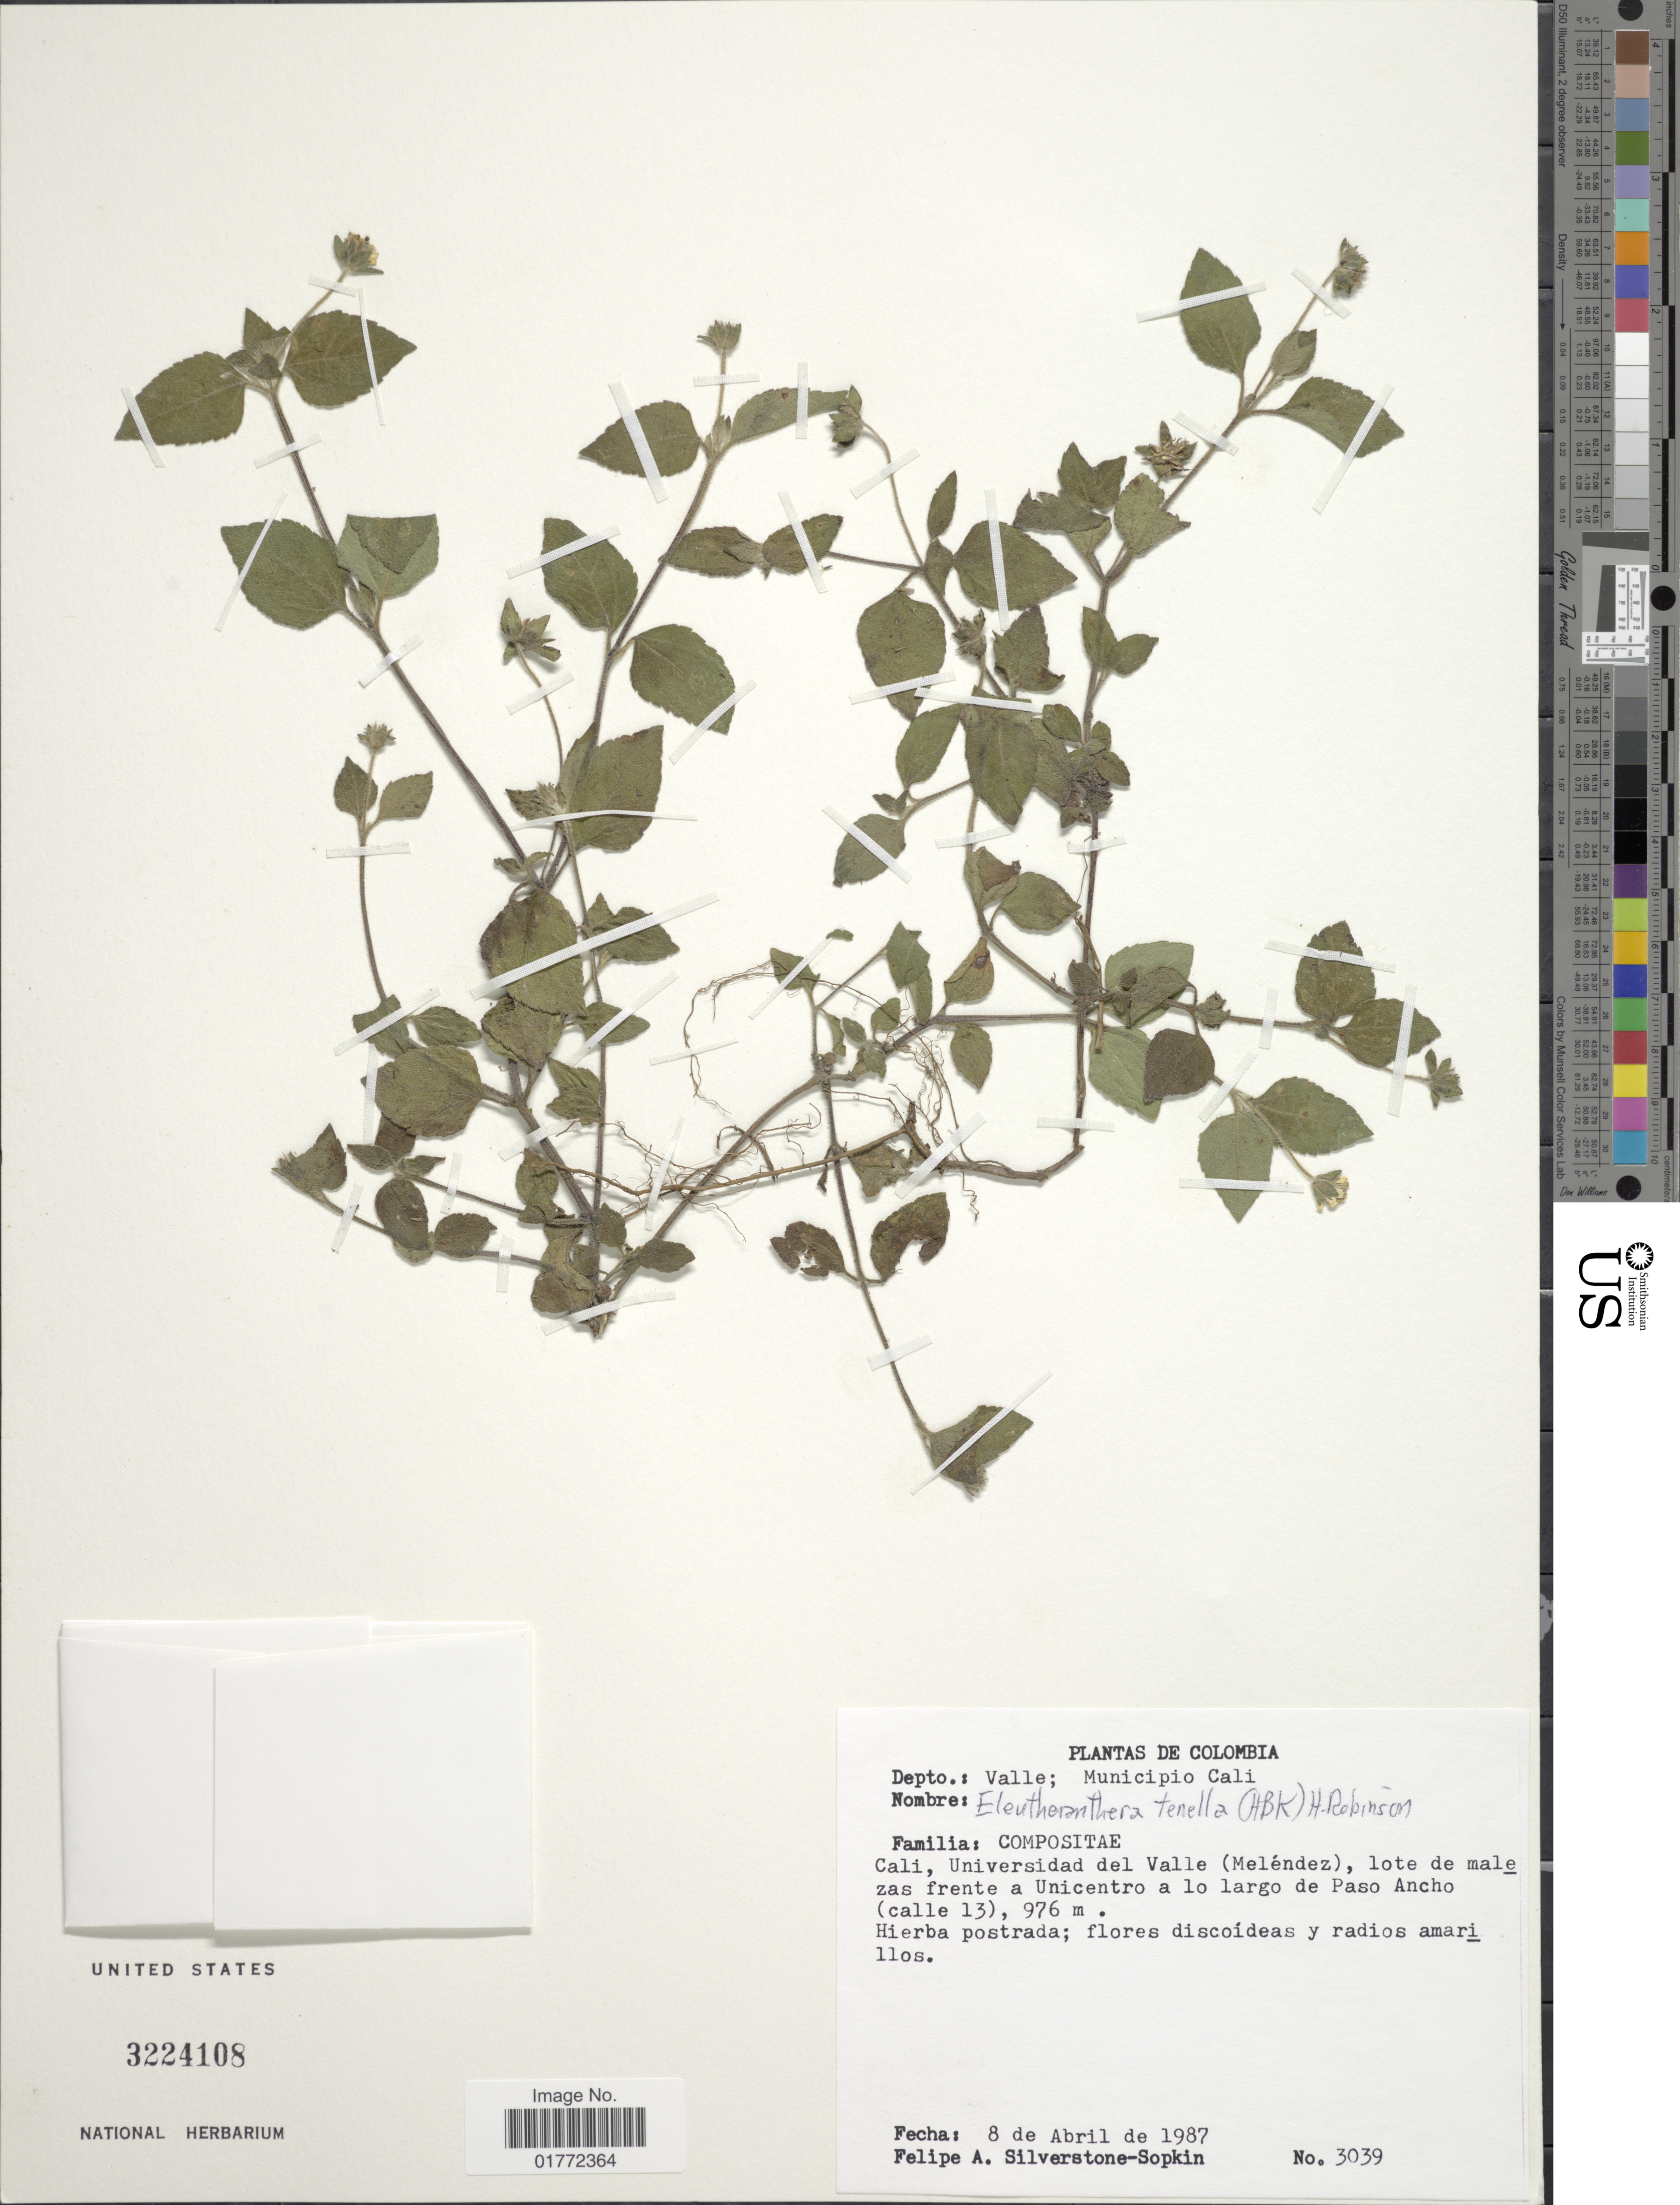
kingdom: Plantae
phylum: Tracheophyta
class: Magnoliopsida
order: Asterales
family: Asteraceae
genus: Eleutheranthera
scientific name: Eleutheranthera tenella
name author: (Kunth) H. Rob.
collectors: P. A. Silverstone-Sopkin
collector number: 3039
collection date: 1987-04-08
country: Colombia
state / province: Valle del Cauca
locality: Depto.: Valle; Municipio Cali, Cali, Universidad del Valle (Melendez), lot de male zas frente a Unicentro a lo largo de Paso Ancho (calle 13)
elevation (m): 976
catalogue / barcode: US 3224108